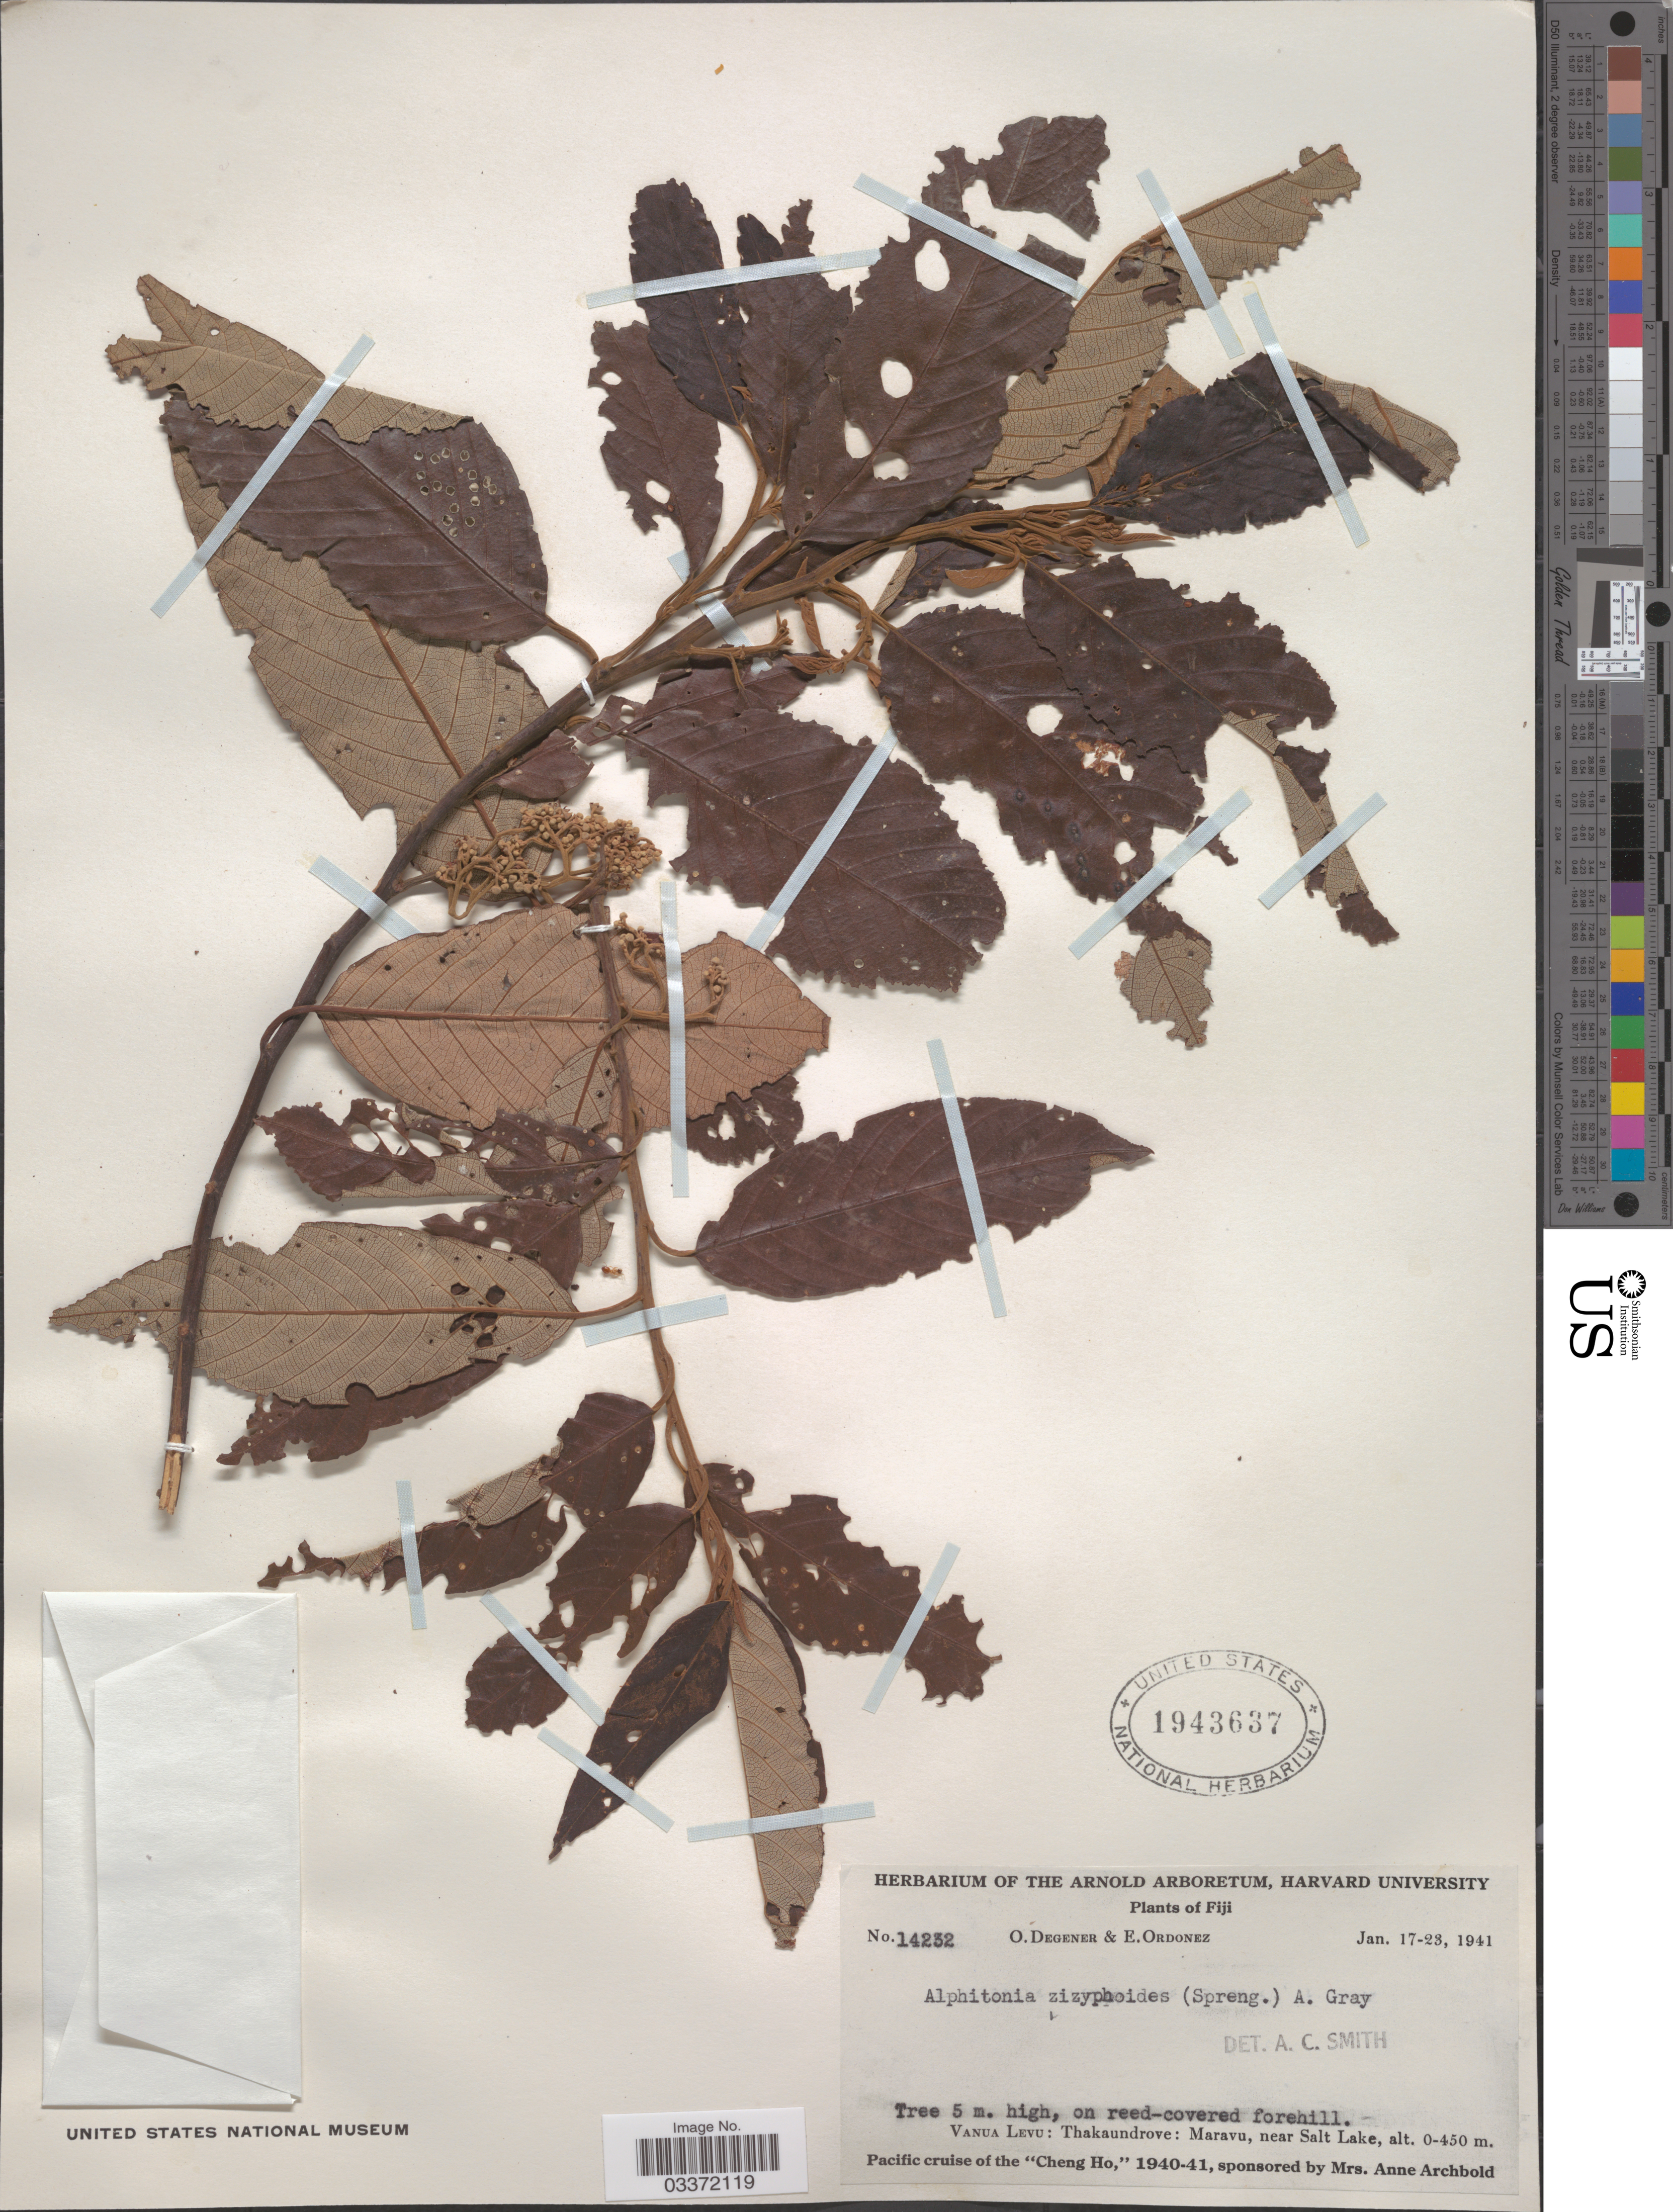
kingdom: Plantae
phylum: Tracheophyta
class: Magnoliopsida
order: Rosales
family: Rhamnaceae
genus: Alphitonia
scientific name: Alphitonia zizyphoides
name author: (Sol. ex Spreng.) A. Gray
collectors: O. Degener & E. Ordonez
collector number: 14232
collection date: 1941-01-17/1941-01-23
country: Fiji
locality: Vanua Levu: Thakaundrove: Maravu, near Salt Lake.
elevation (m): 0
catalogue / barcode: US 1943637